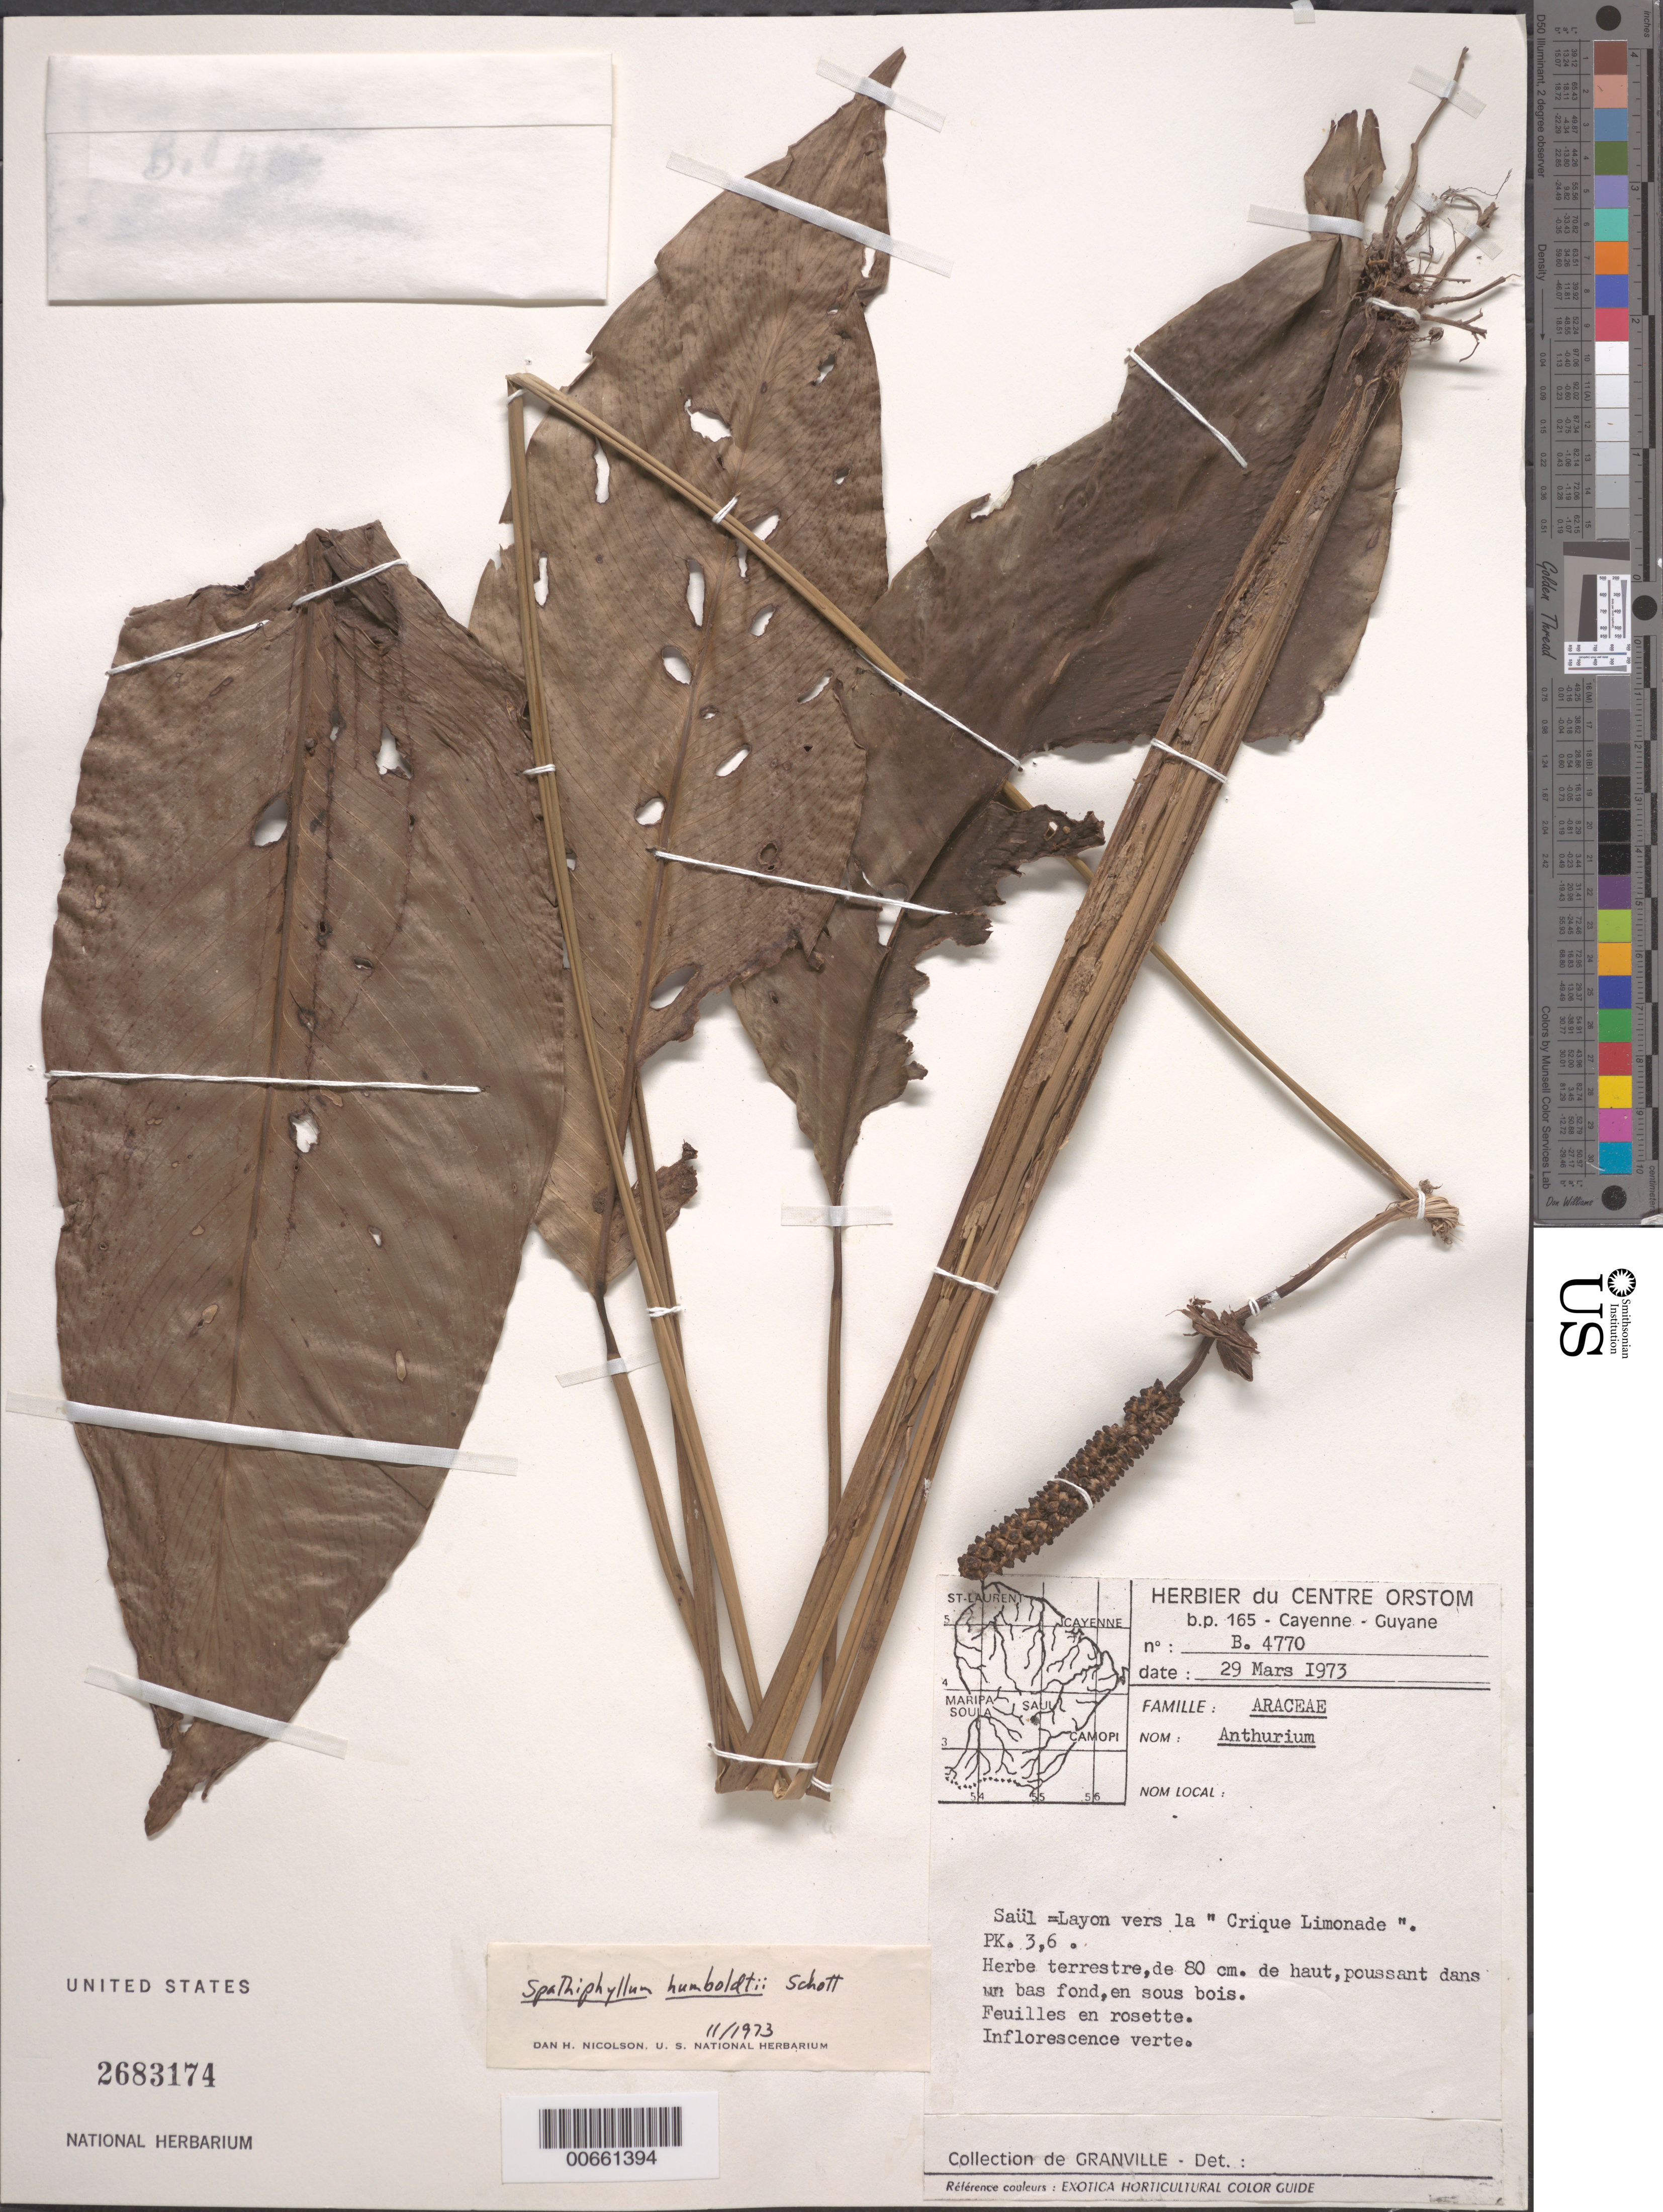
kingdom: Plantae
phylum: Tracheophyta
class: Liliopsida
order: Alismatales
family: Araceae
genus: Spathiphyllum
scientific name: Spathiphyllum humboldtii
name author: Schott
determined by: Nicolson, Dan H.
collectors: J.-J. de Granville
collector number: B 4770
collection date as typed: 29-Mar-73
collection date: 1973-03-29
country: French Guiana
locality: Saül service path- PK. 3.6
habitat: Growing in underbrush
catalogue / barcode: US 2683174